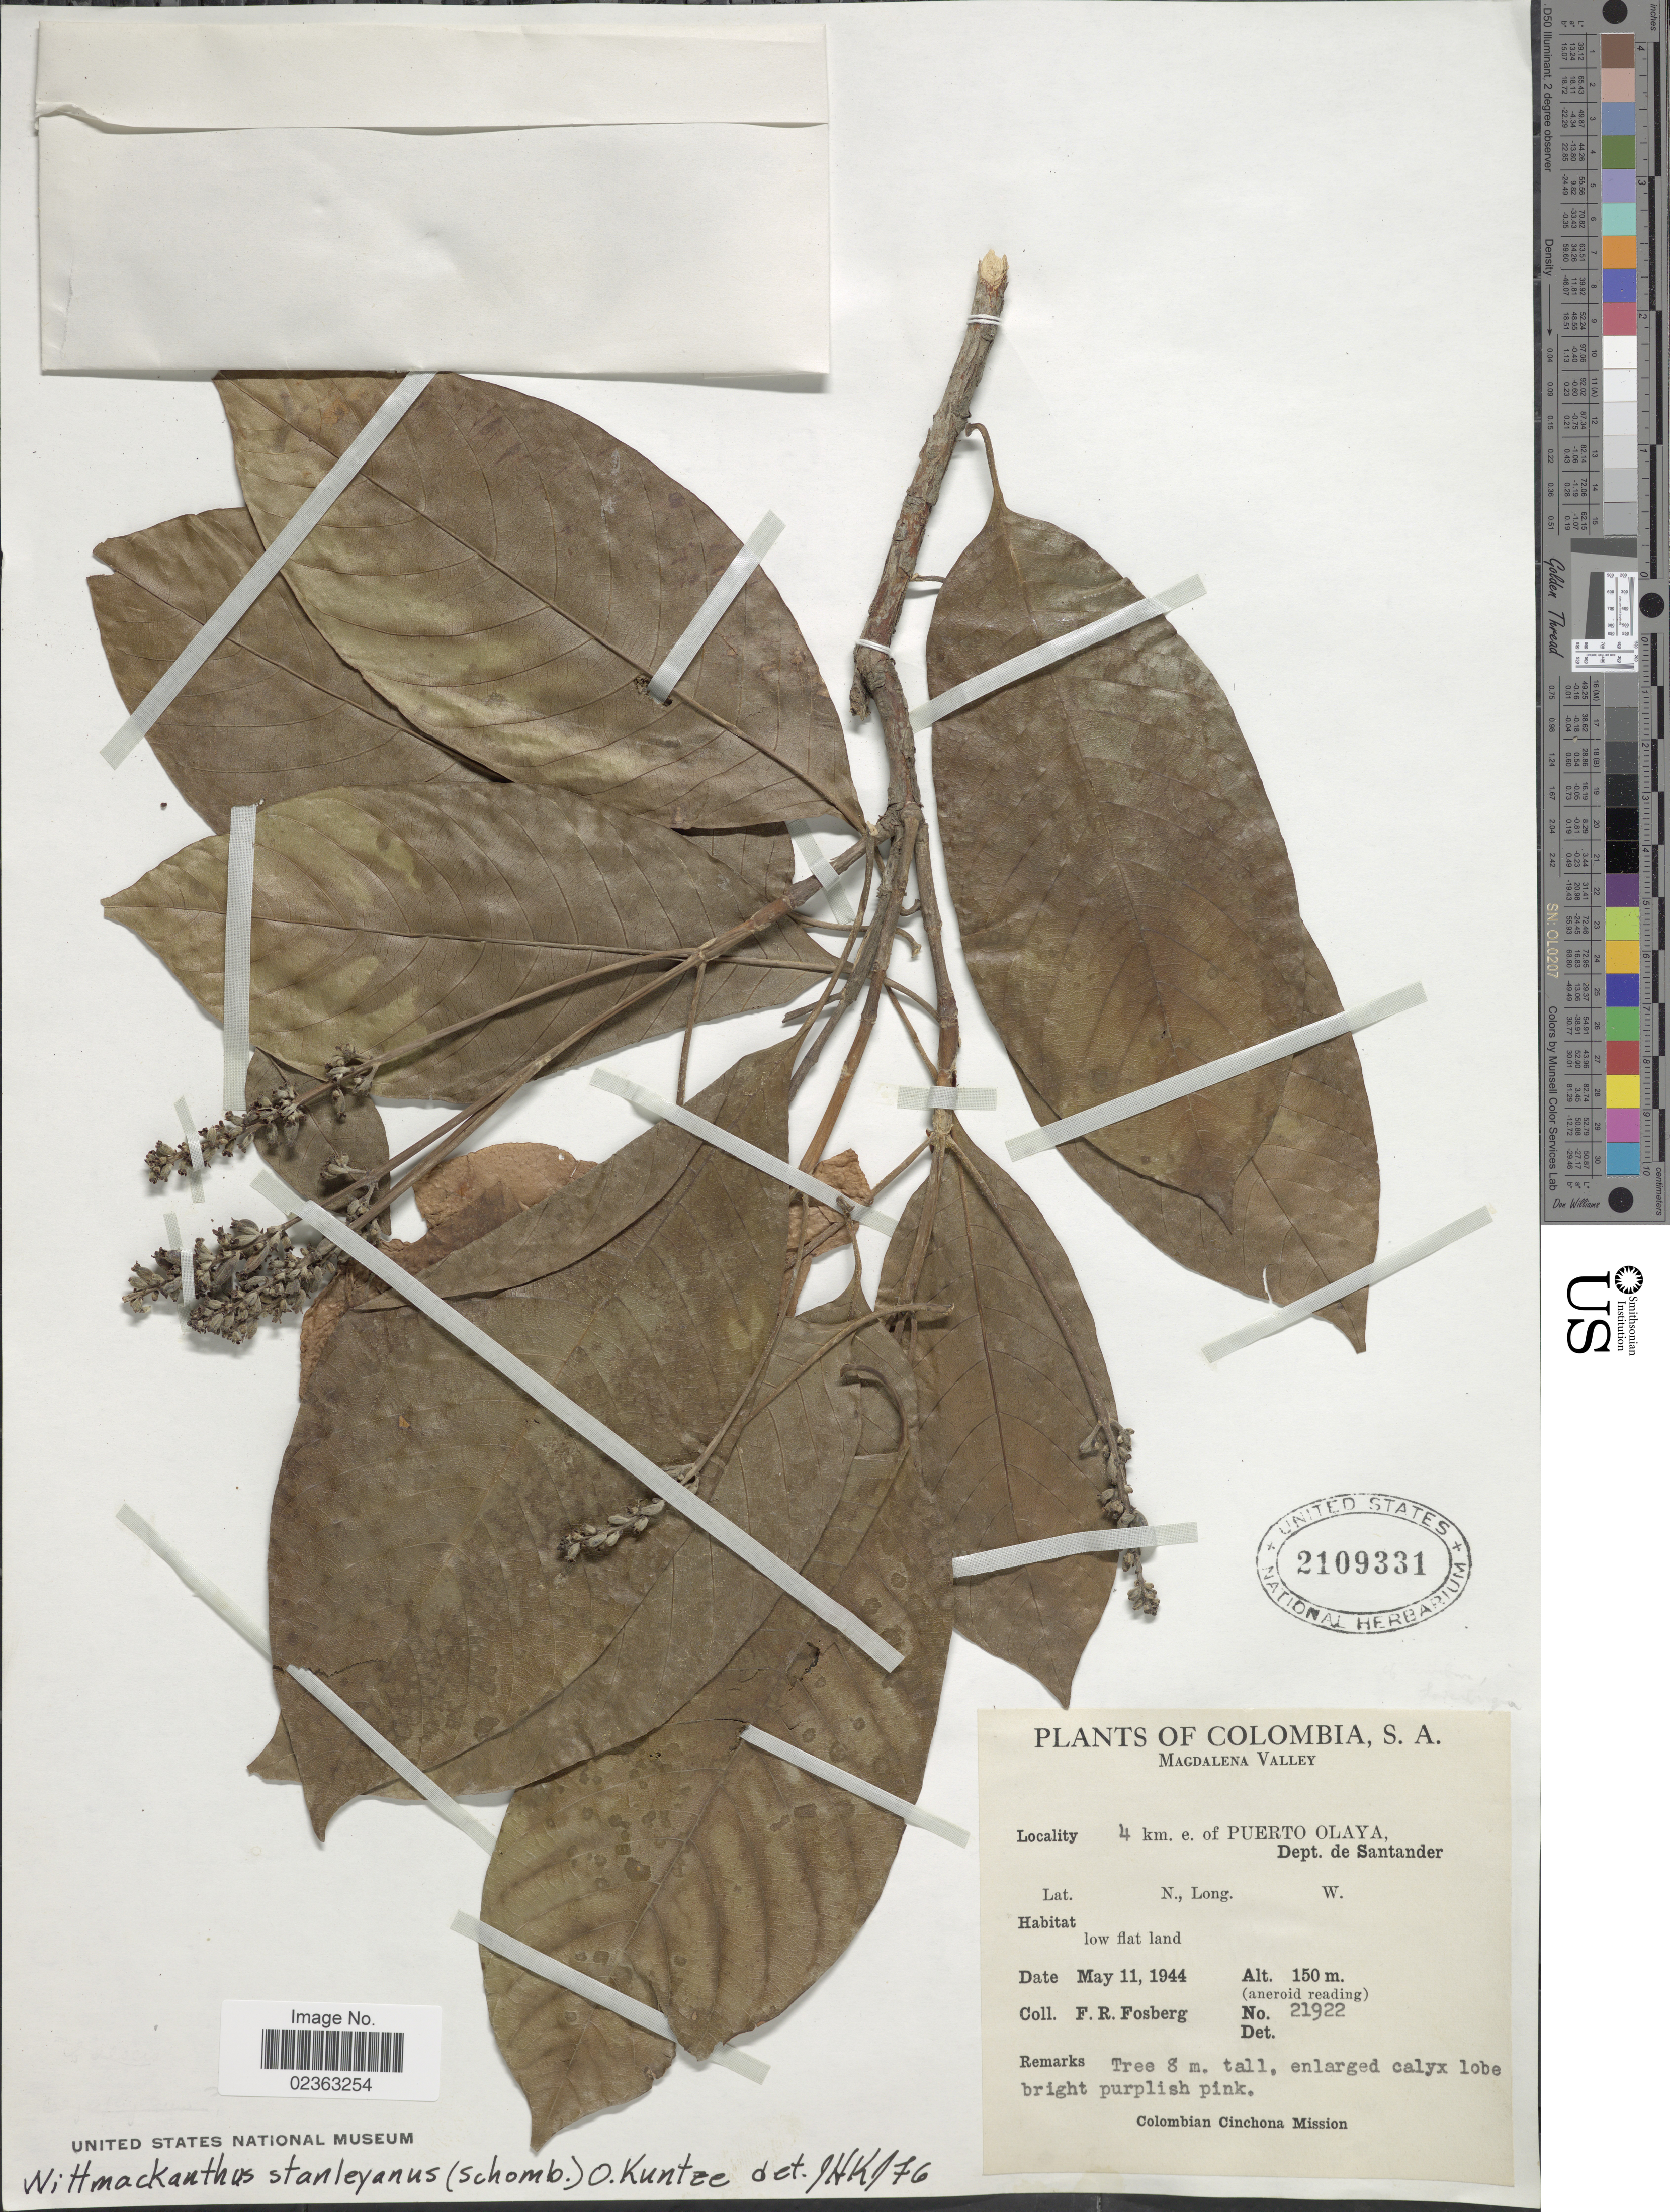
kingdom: Plantae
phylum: Tracheophyta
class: Magnoliopsida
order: Gentianales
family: Rubiaceae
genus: Wittmackanthus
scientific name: Wittmackanthus stanleyanus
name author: (R.H. Schomb.) Kuntze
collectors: F. R. Fosberg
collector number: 21922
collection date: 1944-05-11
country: Colombia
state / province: Santander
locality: Colombia, S.A., Magdalena Valley, 4 km. e. of Puerto Olaya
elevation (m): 150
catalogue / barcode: US 2109331